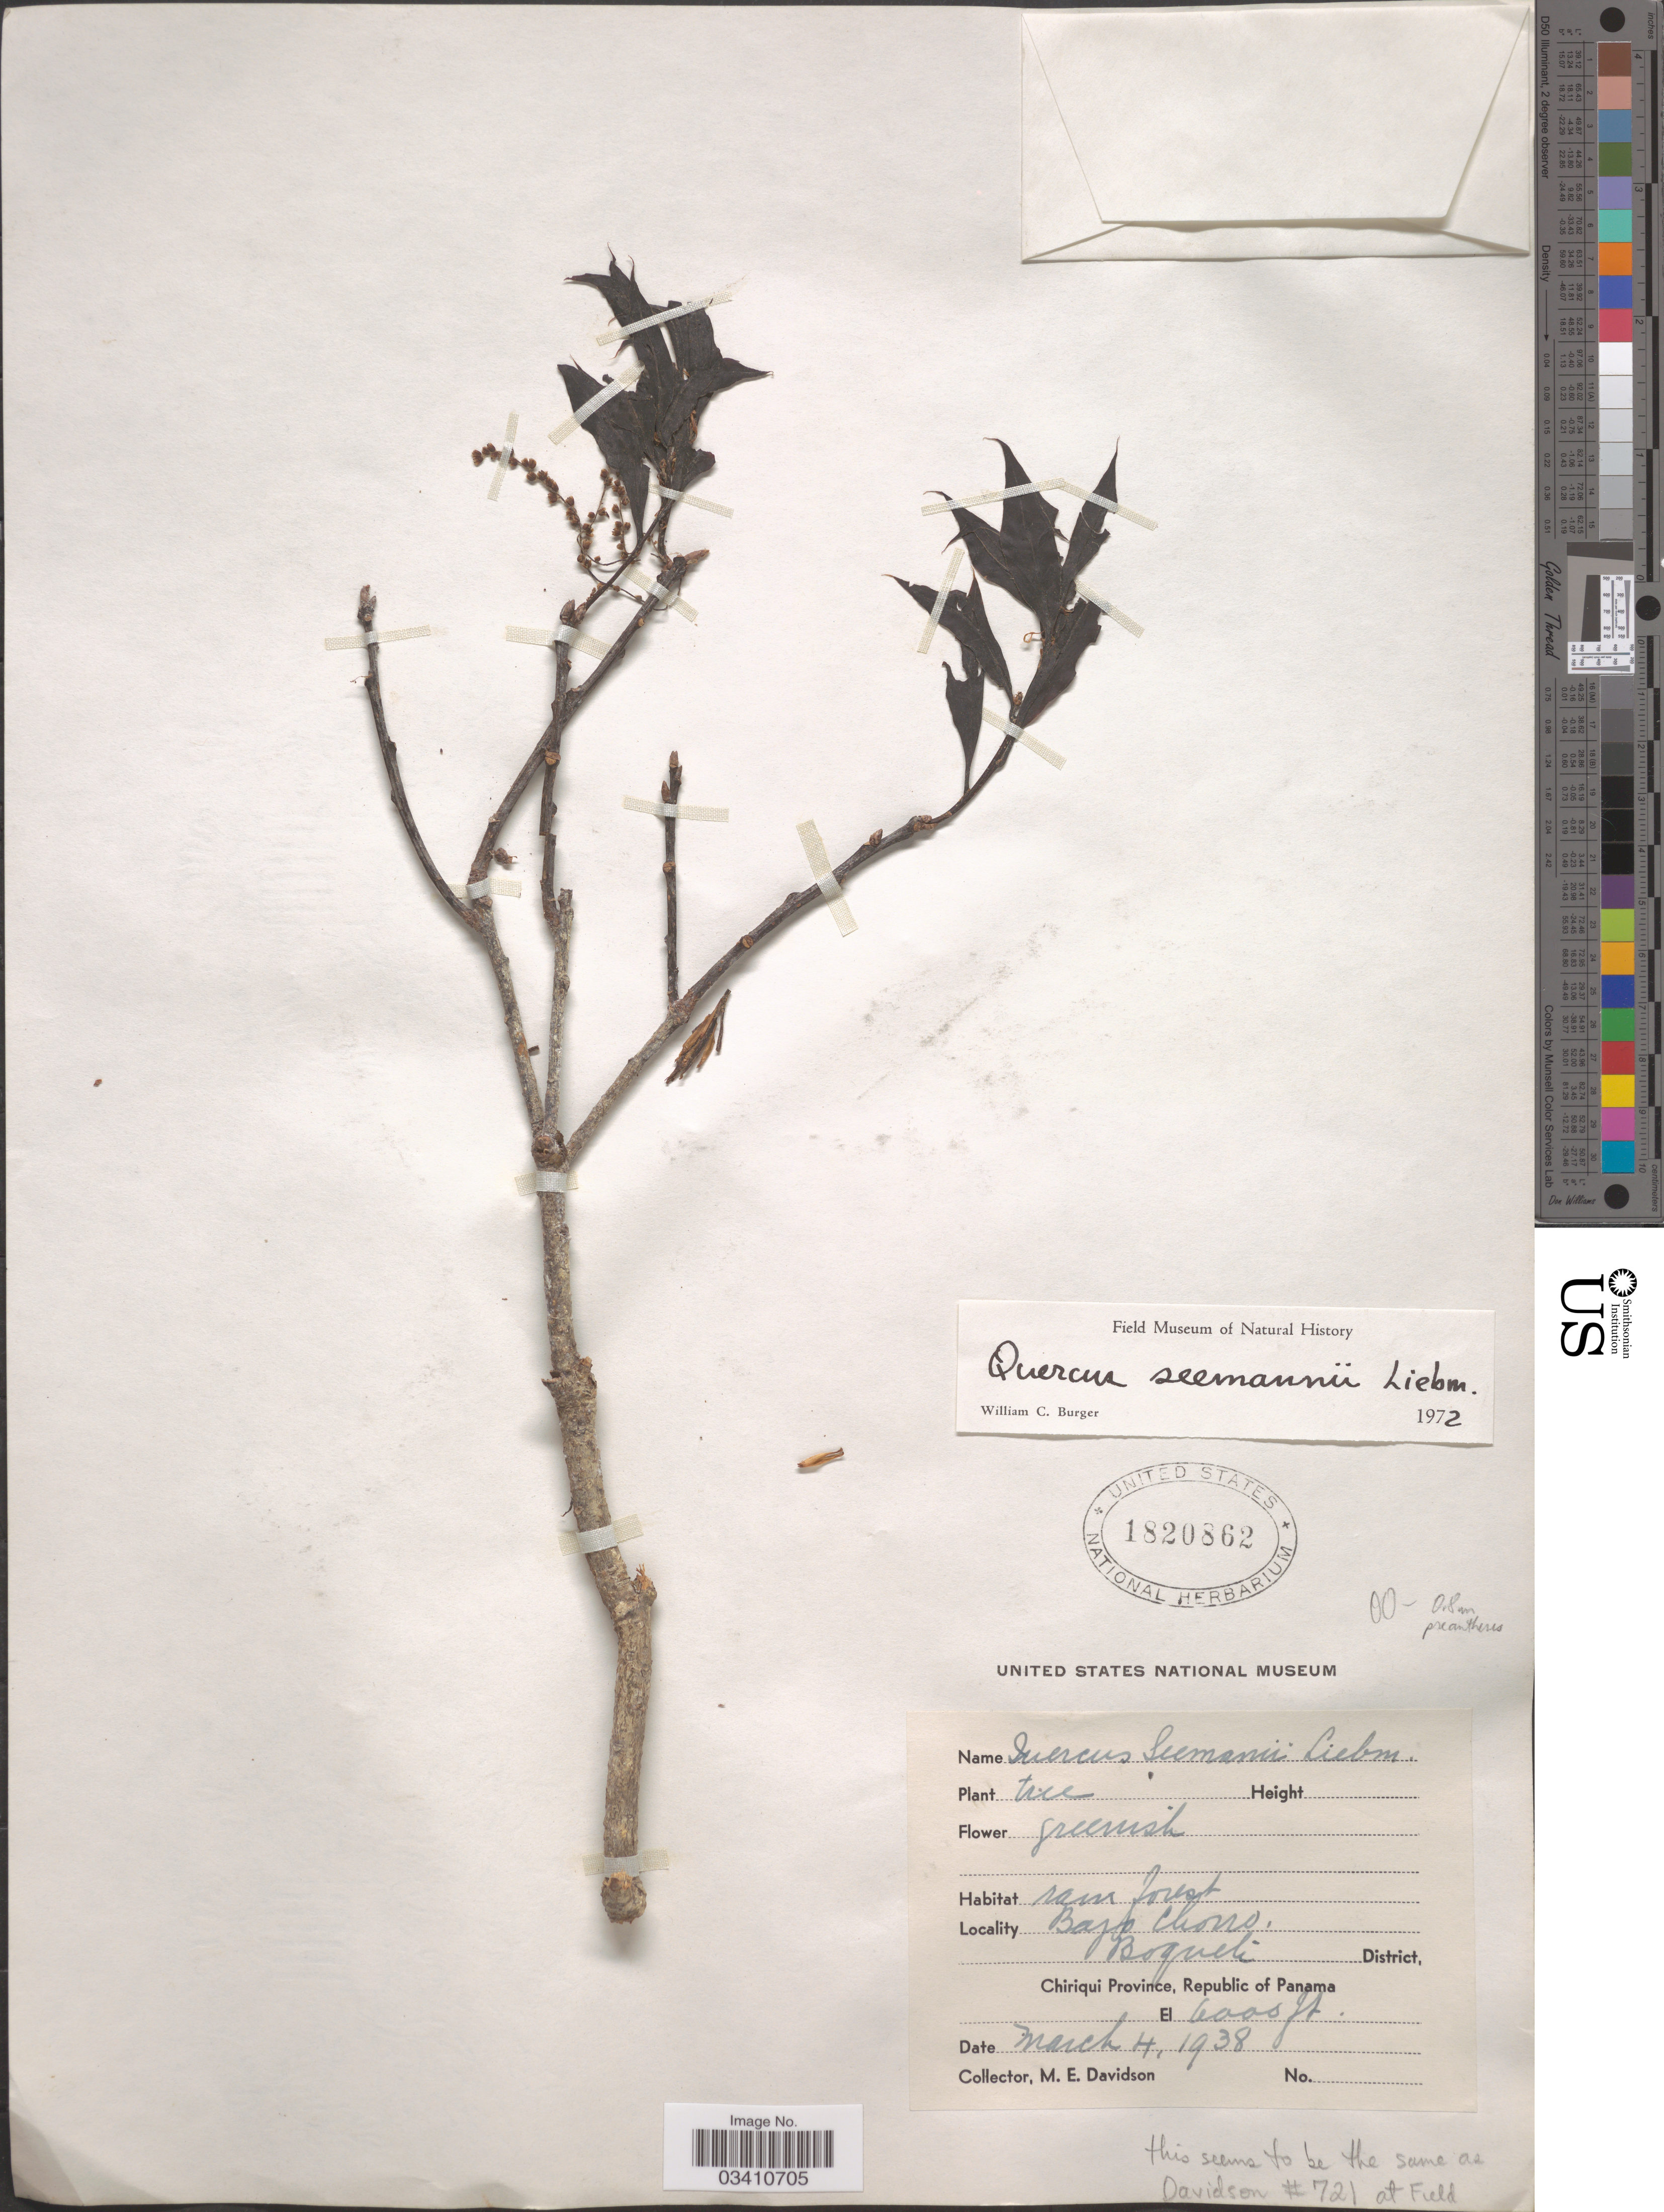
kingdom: Plantae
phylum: Tracheophyta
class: Magnoliopsida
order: Fagales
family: Fagaceae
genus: Quercus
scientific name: Quercus seemannii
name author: Liebm.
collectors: M. E. Davidson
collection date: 1938-03-04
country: Panama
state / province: Chiriqui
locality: Bajo Chorro, Boquete District.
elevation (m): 1829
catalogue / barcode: US 1820862